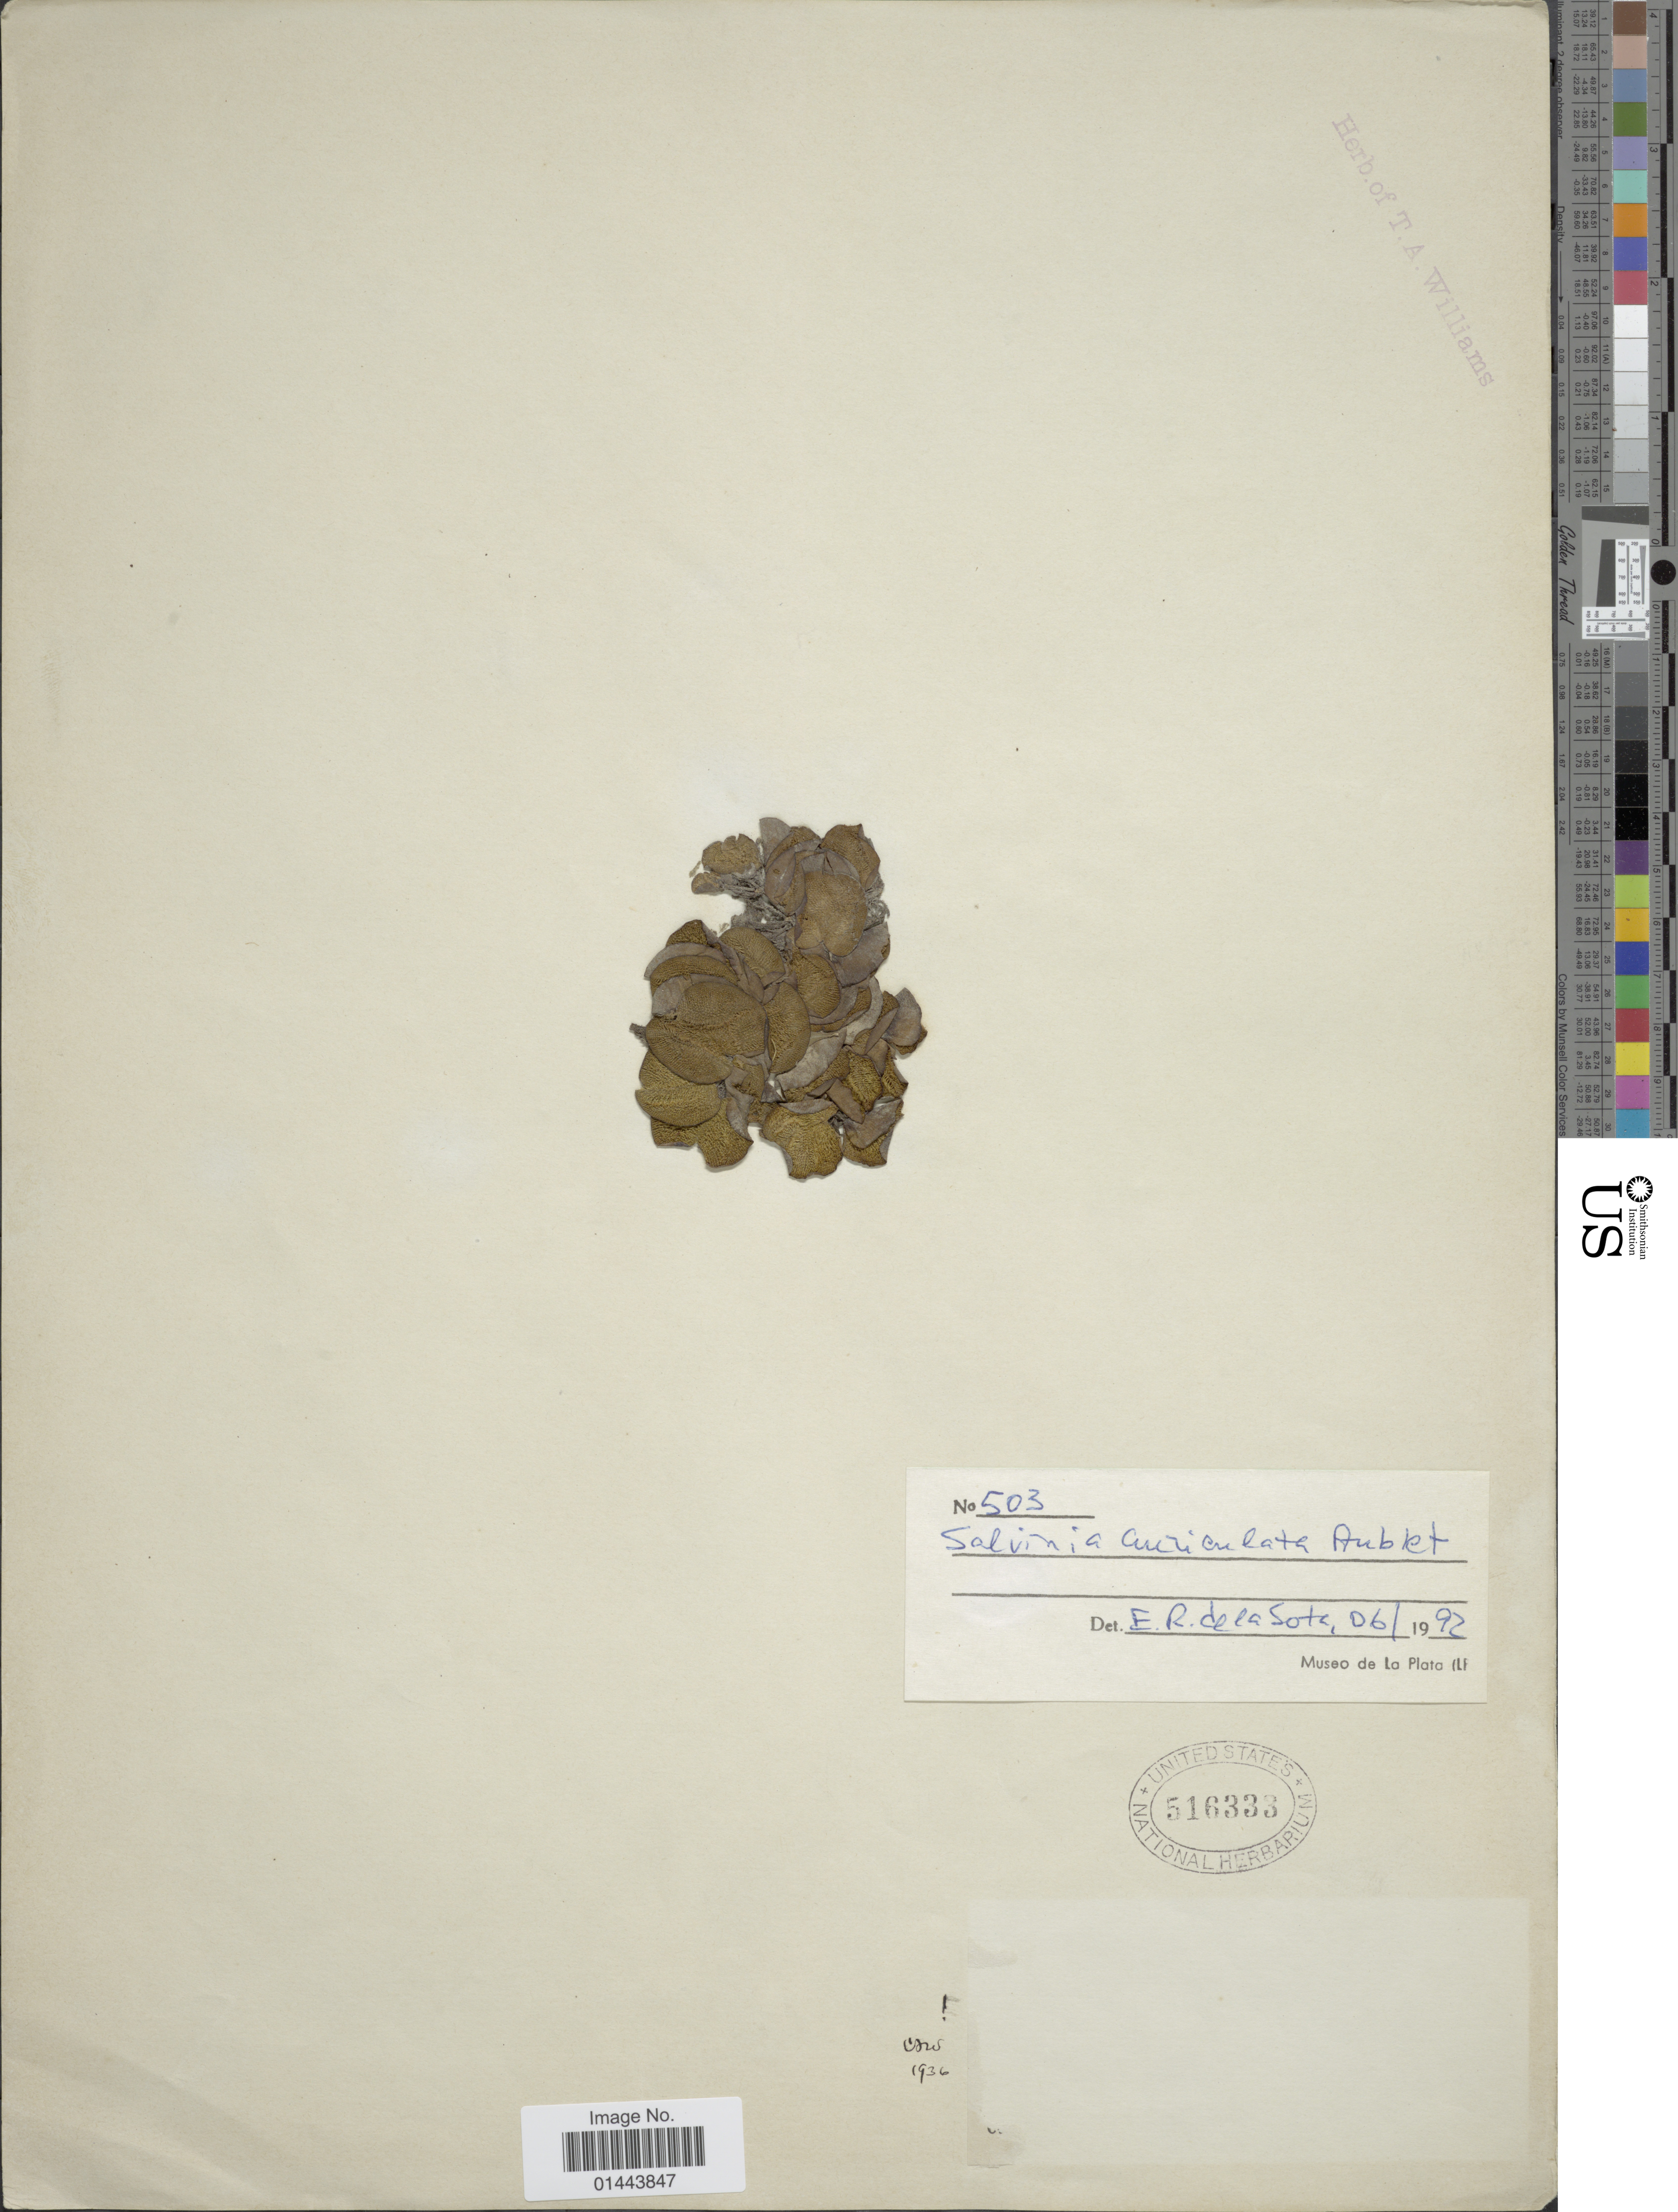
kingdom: Plantae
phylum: Tracheophyta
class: Polypodiopsida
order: Salviniales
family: Salviniaceae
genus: Salvinia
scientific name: Salvinia auriculata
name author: Aubl.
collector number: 503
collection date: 1992-06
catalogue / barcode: US 516333